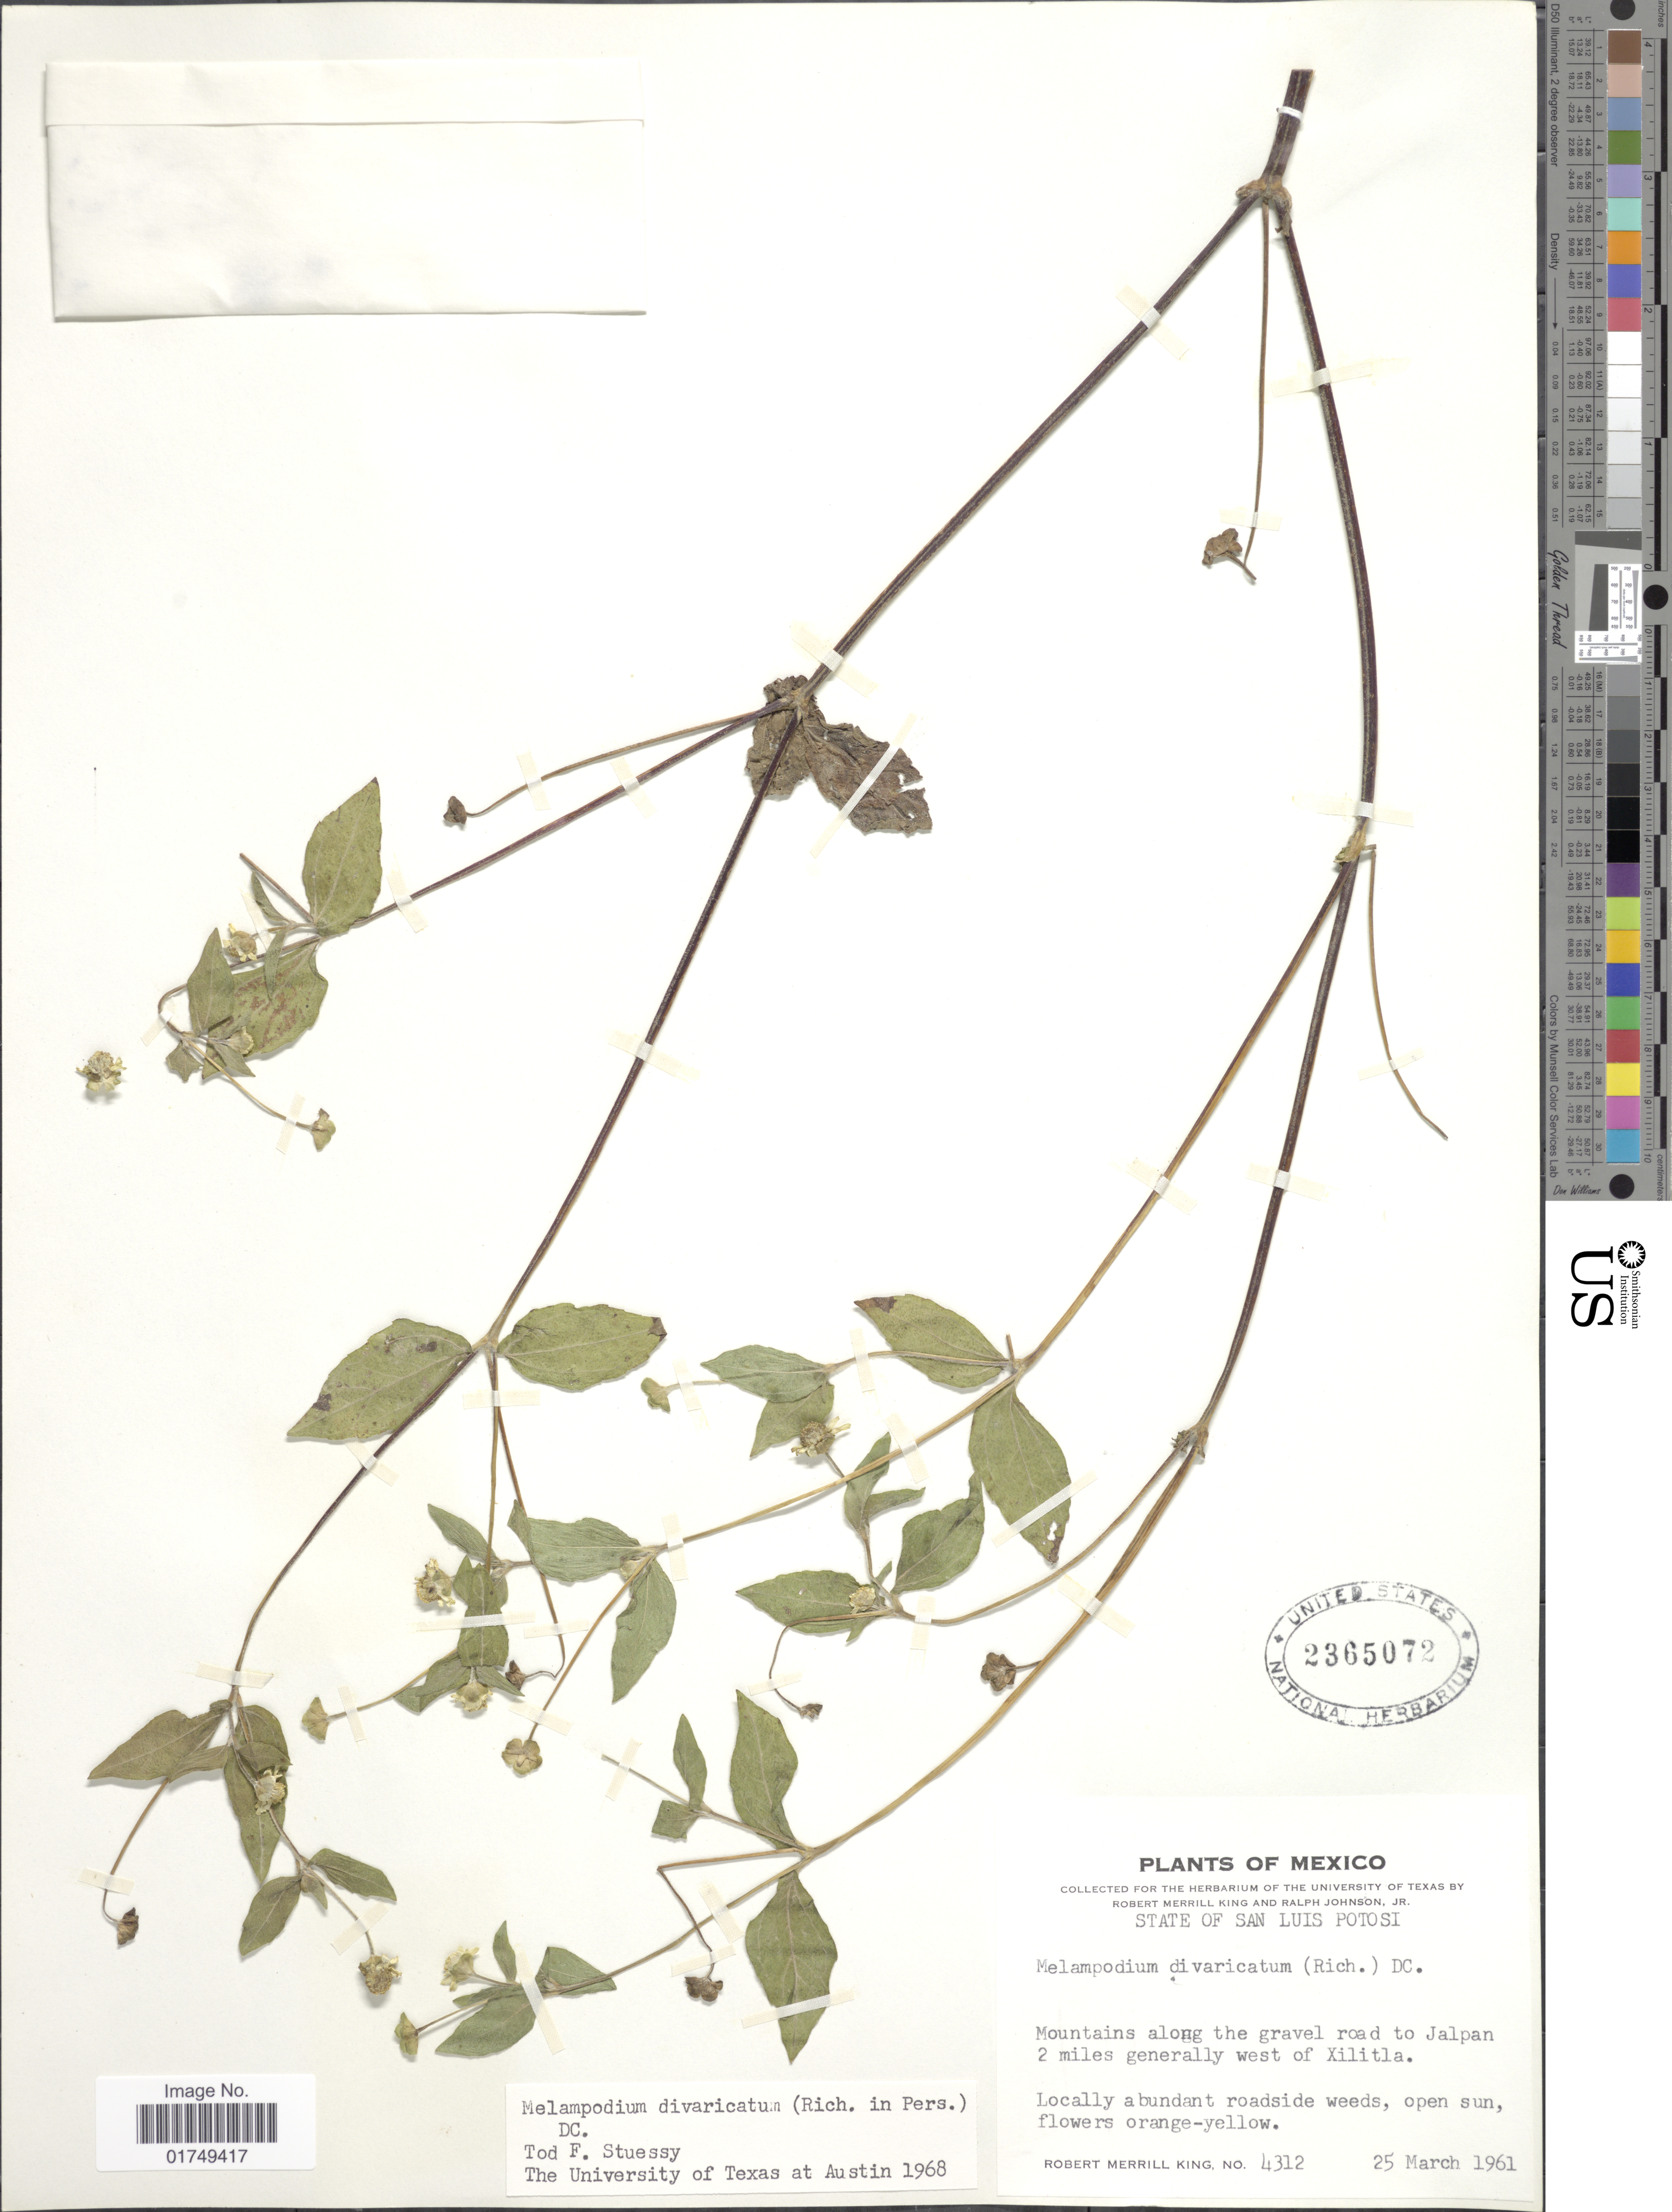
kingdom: Plantae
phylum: Tracheophyta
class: Magnoliopsida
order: Asterales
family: Asteraceae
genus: Melampodium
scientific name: Melampodium divaricatum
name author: (Rich.) DC.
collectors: R. M. King & R. Johnson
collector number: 4312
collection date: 1961-03-25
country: Mexico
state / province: San Luis Potosí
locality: Mountains along the gravel road to Jalpan, 2 miles generally west of Xilitla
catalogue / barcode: US 2365072